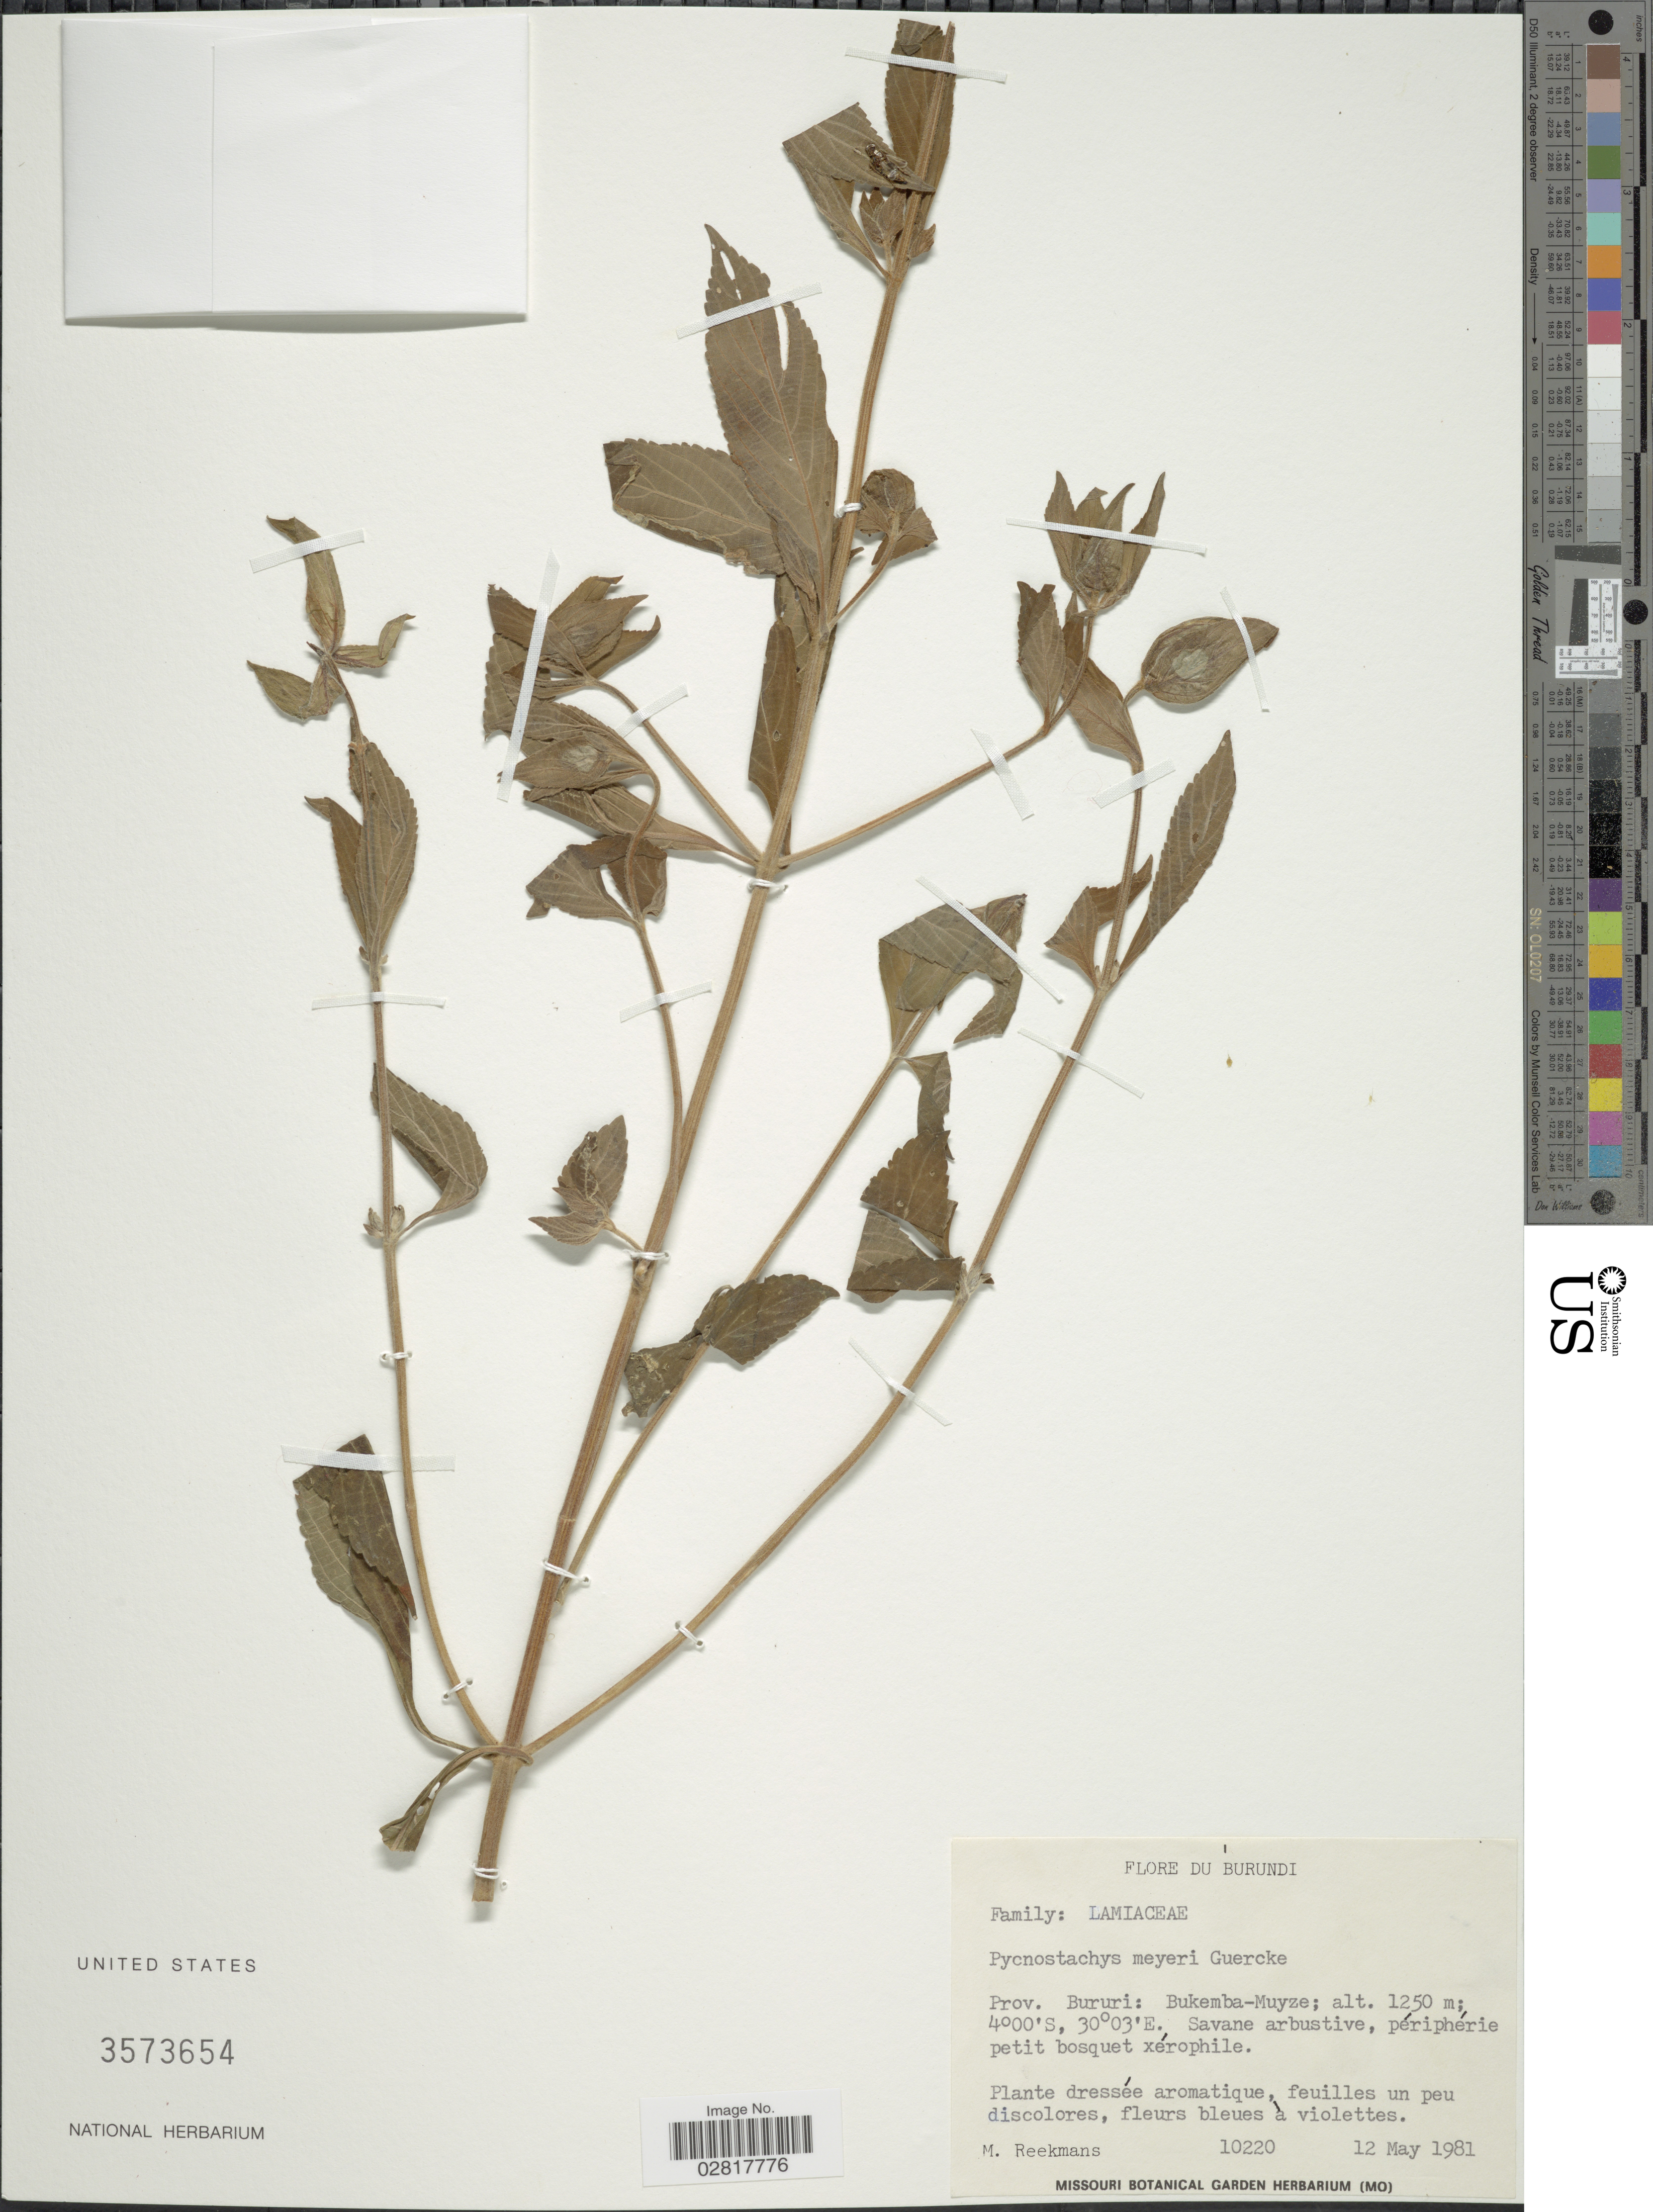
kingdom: Plantae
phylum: Tracheophyta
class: Magnoliopsida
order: Lamiales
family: Lamiaceae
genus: Pycnostachys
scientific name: Pycnostachys meyeri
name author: Gürke ex Engl.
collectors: M. Reekmans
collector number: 10220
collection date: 1981-05-12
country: Burundi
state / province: Bururi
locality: Bukema-Muyze.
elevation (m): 1250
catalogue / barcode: US 3573654